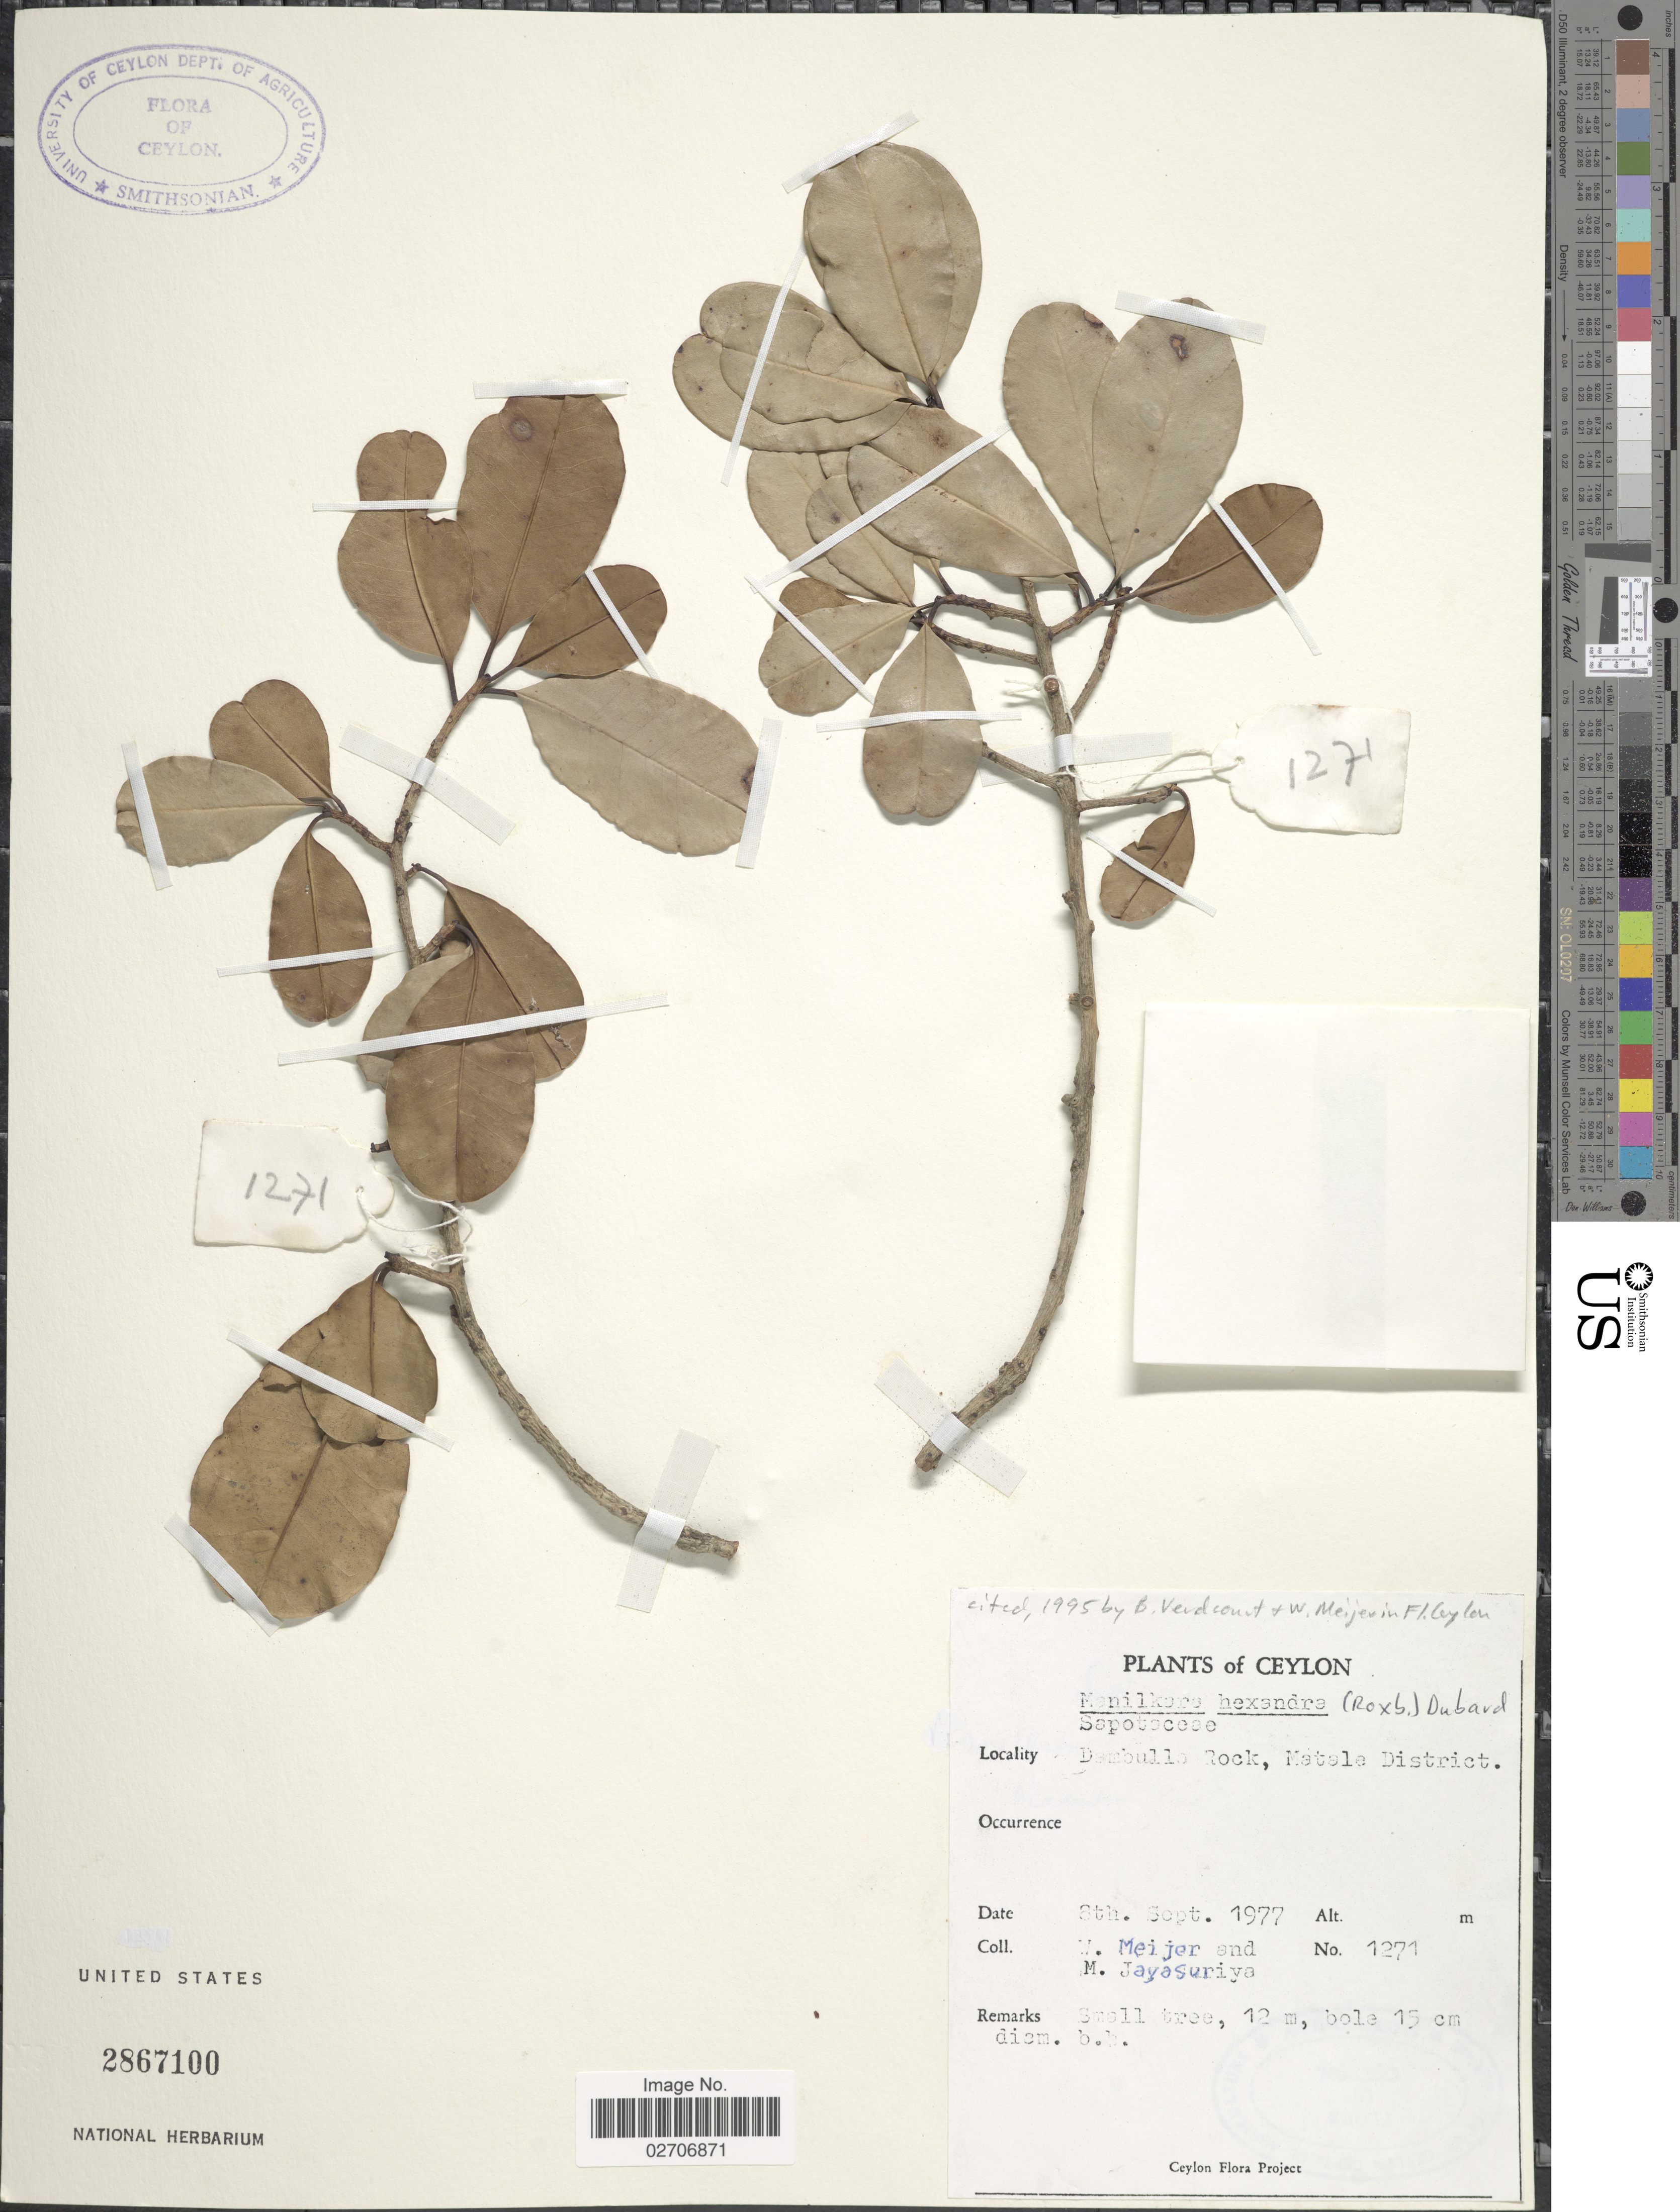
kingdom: Plantae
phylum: Tracheophyta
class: Magnoliopsida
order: Ericales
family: Sapotaceae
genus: Manilkara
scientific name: Manilkara hexandra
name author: (Roxb.) Dubard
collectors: W. Meijer & M. Jayasuriya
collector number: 1271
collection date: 1977-09-08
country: Sri Lanka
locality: Ceylon, Dambulla Rock, Matale District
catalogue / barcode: US 2867100